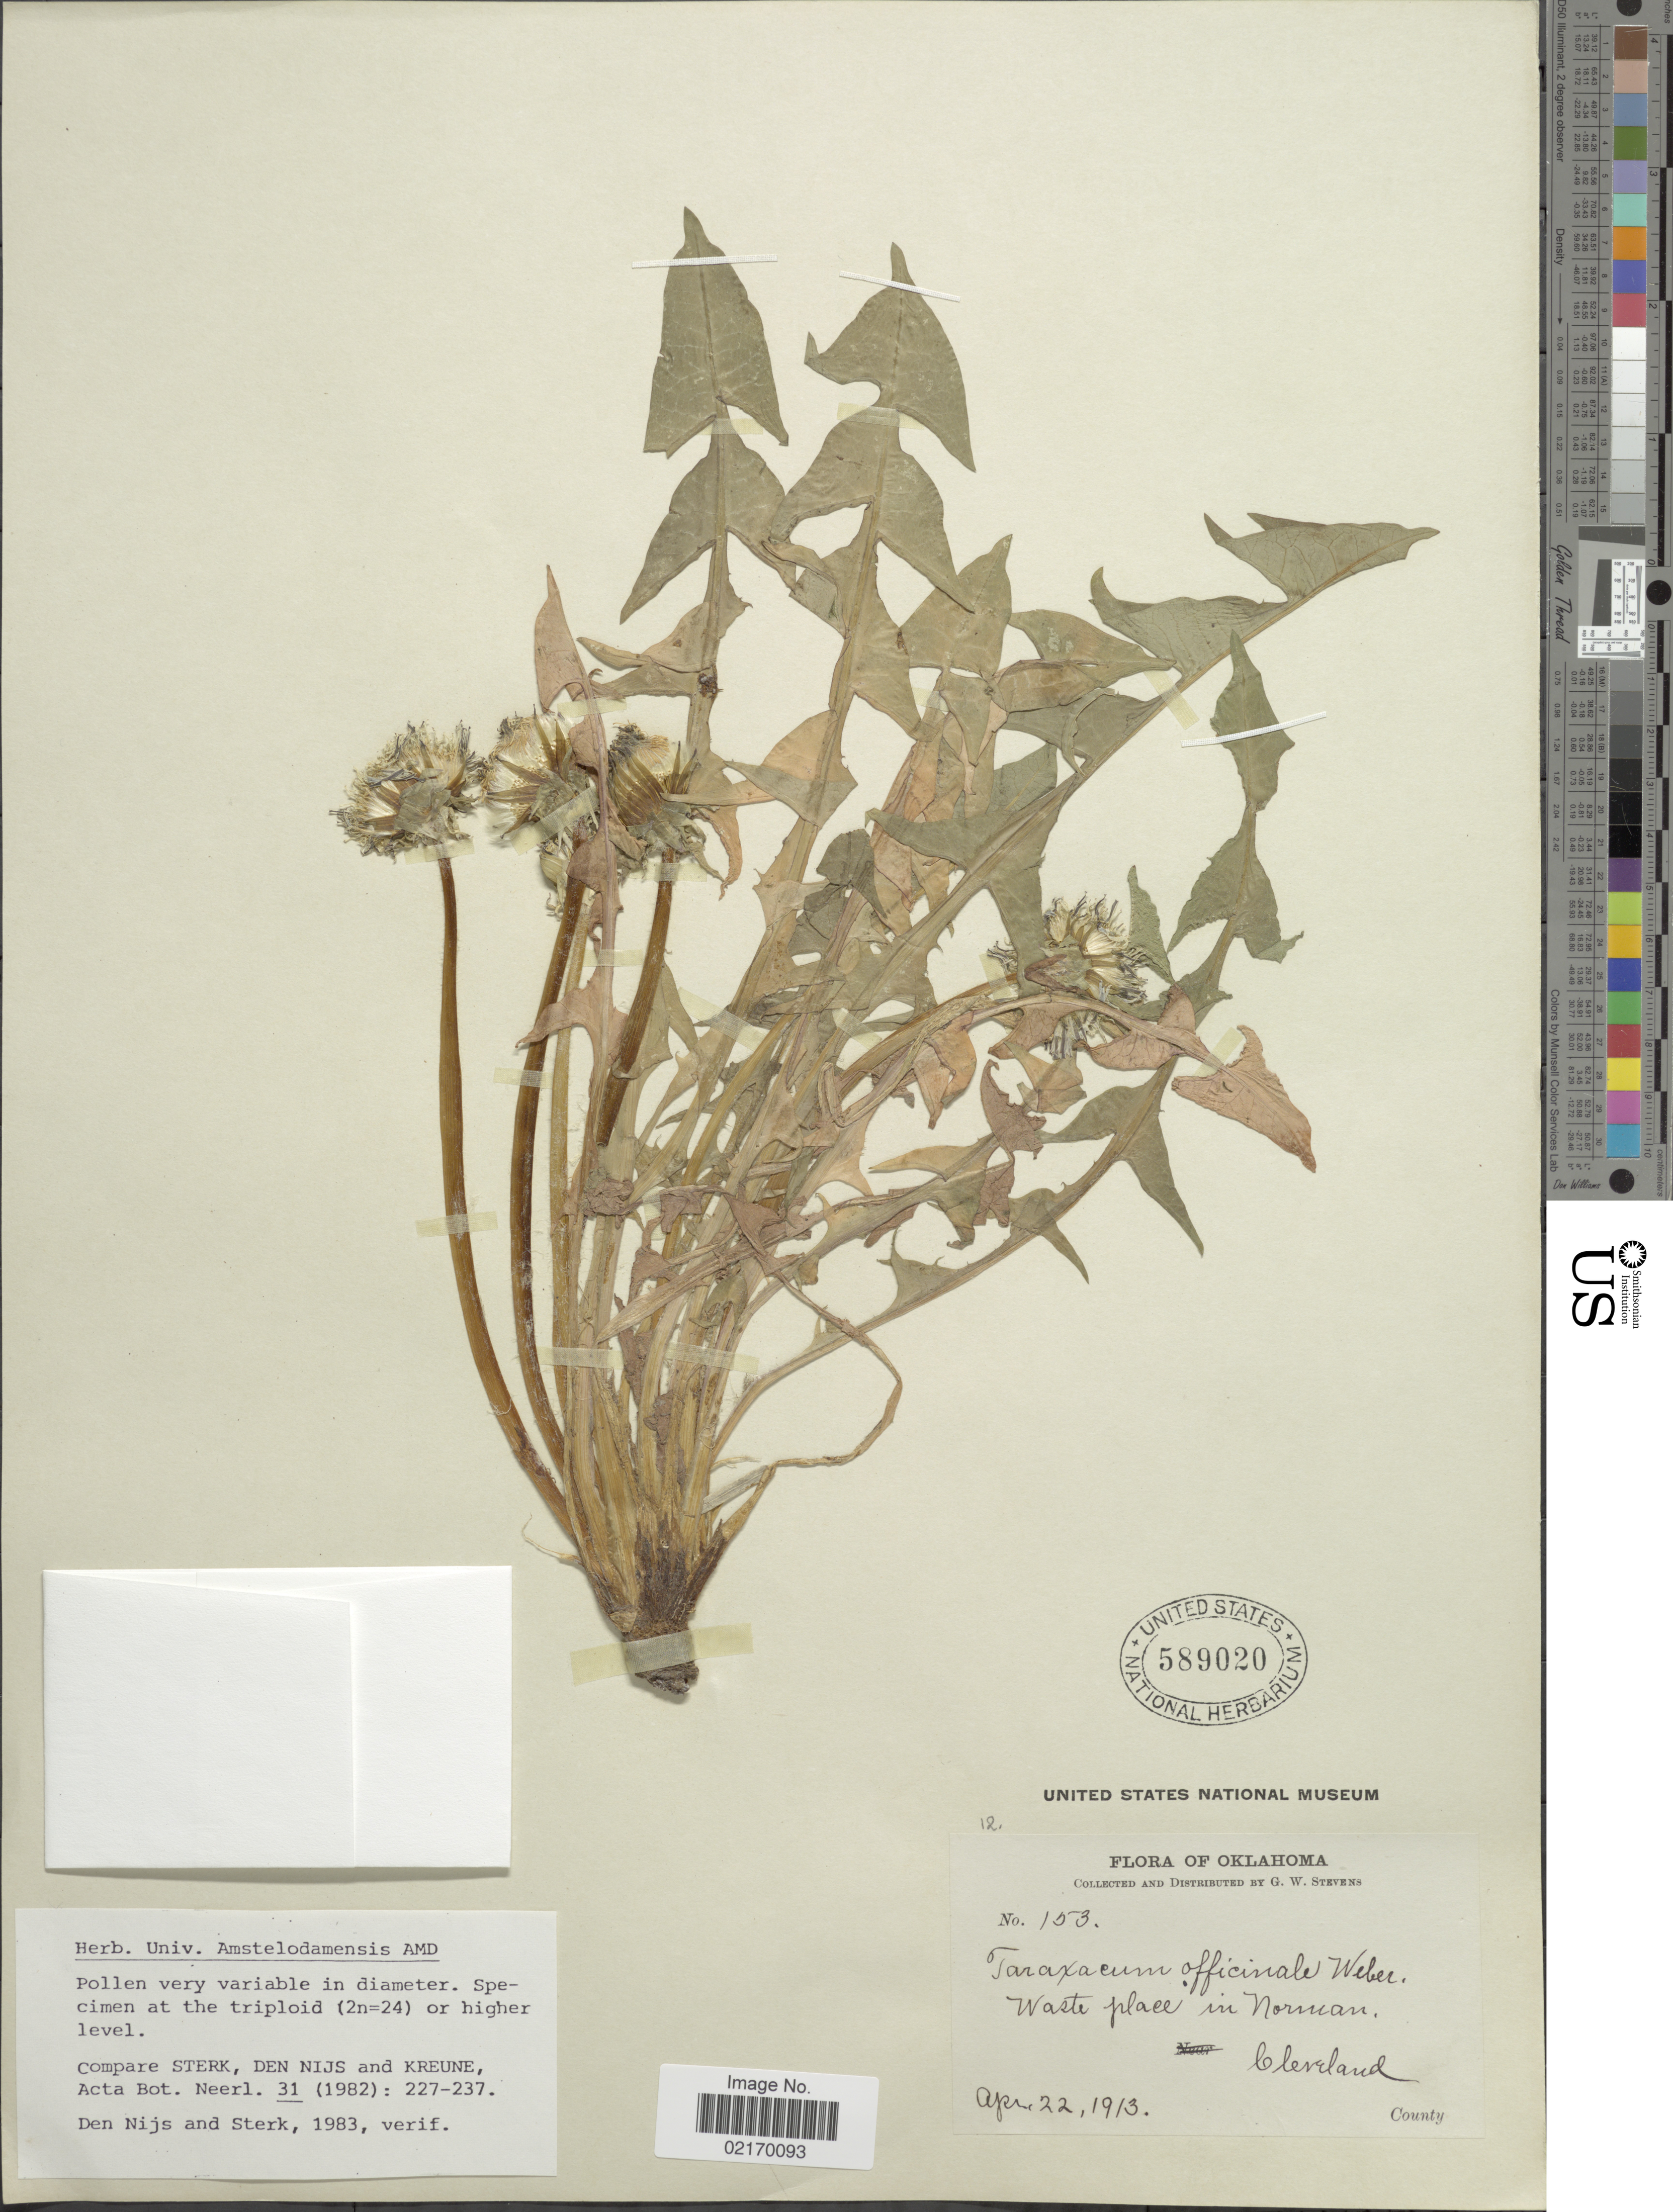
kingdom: Plantae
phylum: Tracheophyta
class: Magnoliopsida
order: Asterales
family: Asteraceae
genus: Taraxacum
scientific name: Taraxacum officinale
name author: G.H. Weber ex F.H. Wigg.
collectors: G. W. Stevens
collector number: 153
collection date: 1913-04-22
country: United States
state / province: Oklahoma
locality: Wast place in Norman, Cleveland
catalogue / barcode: US 589020